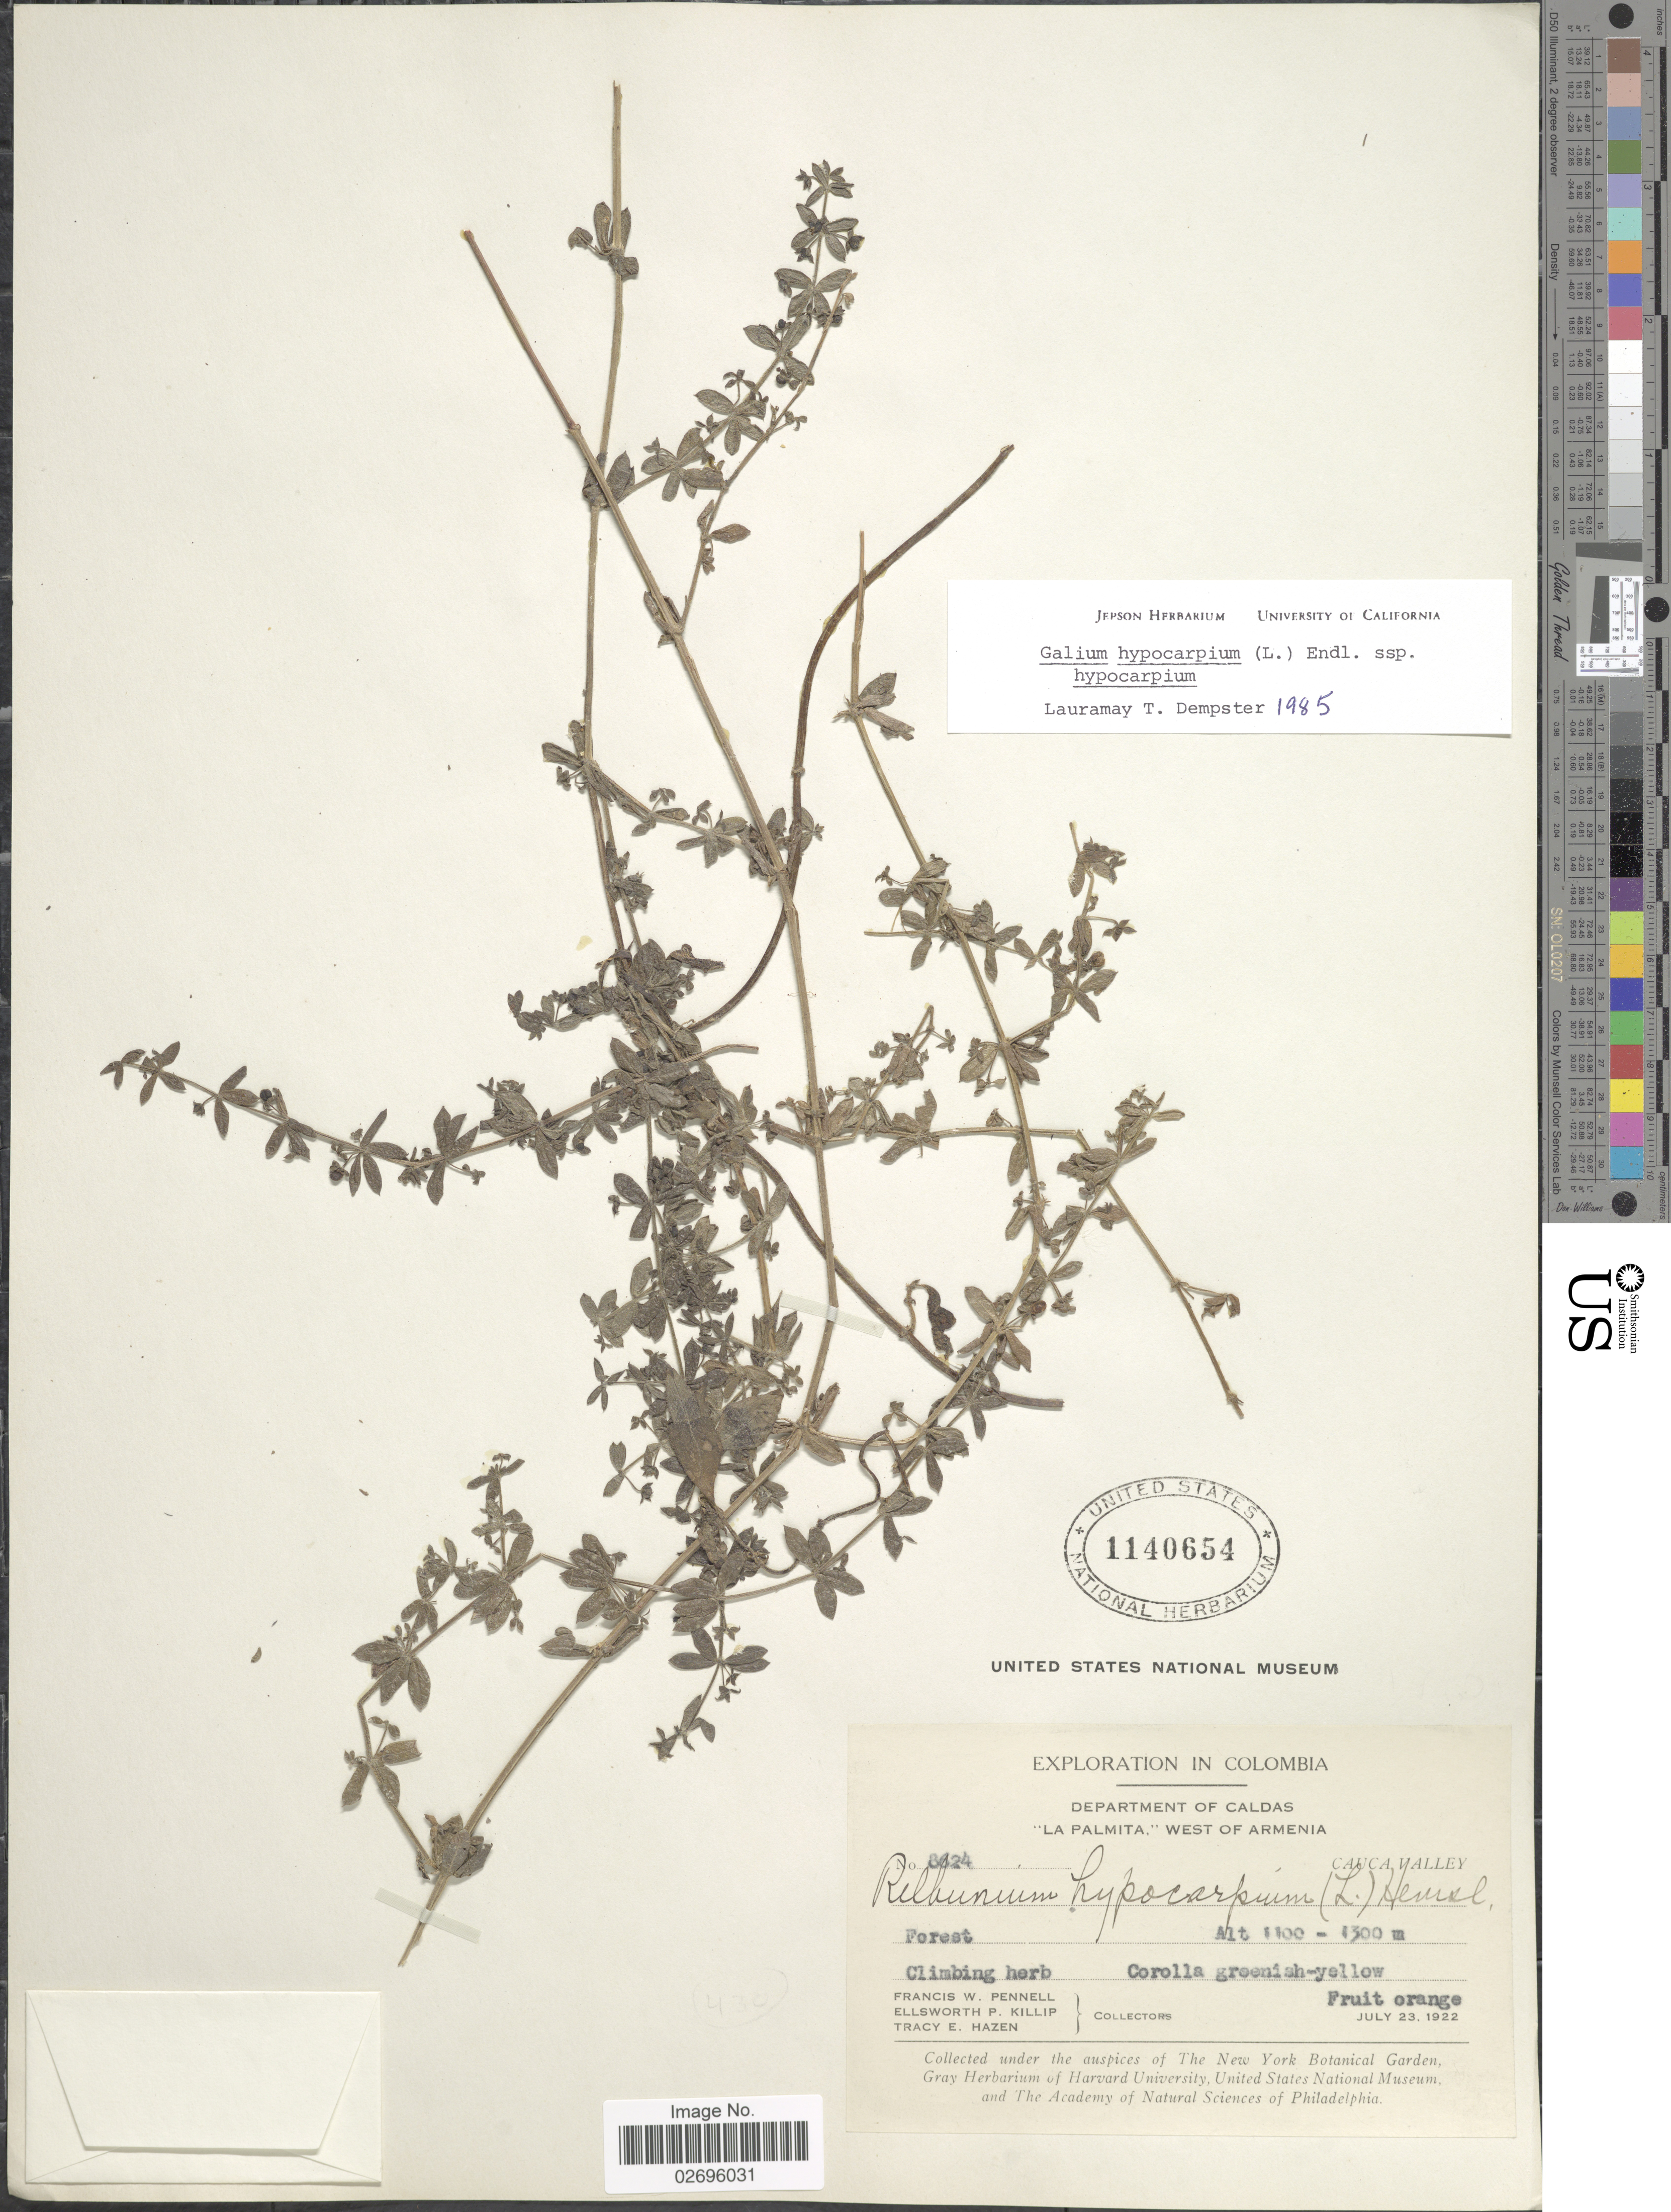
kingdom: Plantae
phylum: Tracheophyta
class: Magnoliopsida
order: Gentianales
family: Rubiaceae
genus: Galium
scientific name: Galium hypocarpium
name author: (L.) Endl. ex Griseb.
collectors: F. W. Pennell, E. P. Killip & T. E. Hazen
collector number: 8624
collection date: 1922-07-23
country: Colombia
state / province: Cauca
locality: Department of Caldas, 'La Palmita,' West of Armenia, Cauca Valley, Forest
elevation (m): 1100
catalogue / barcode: US 1140654